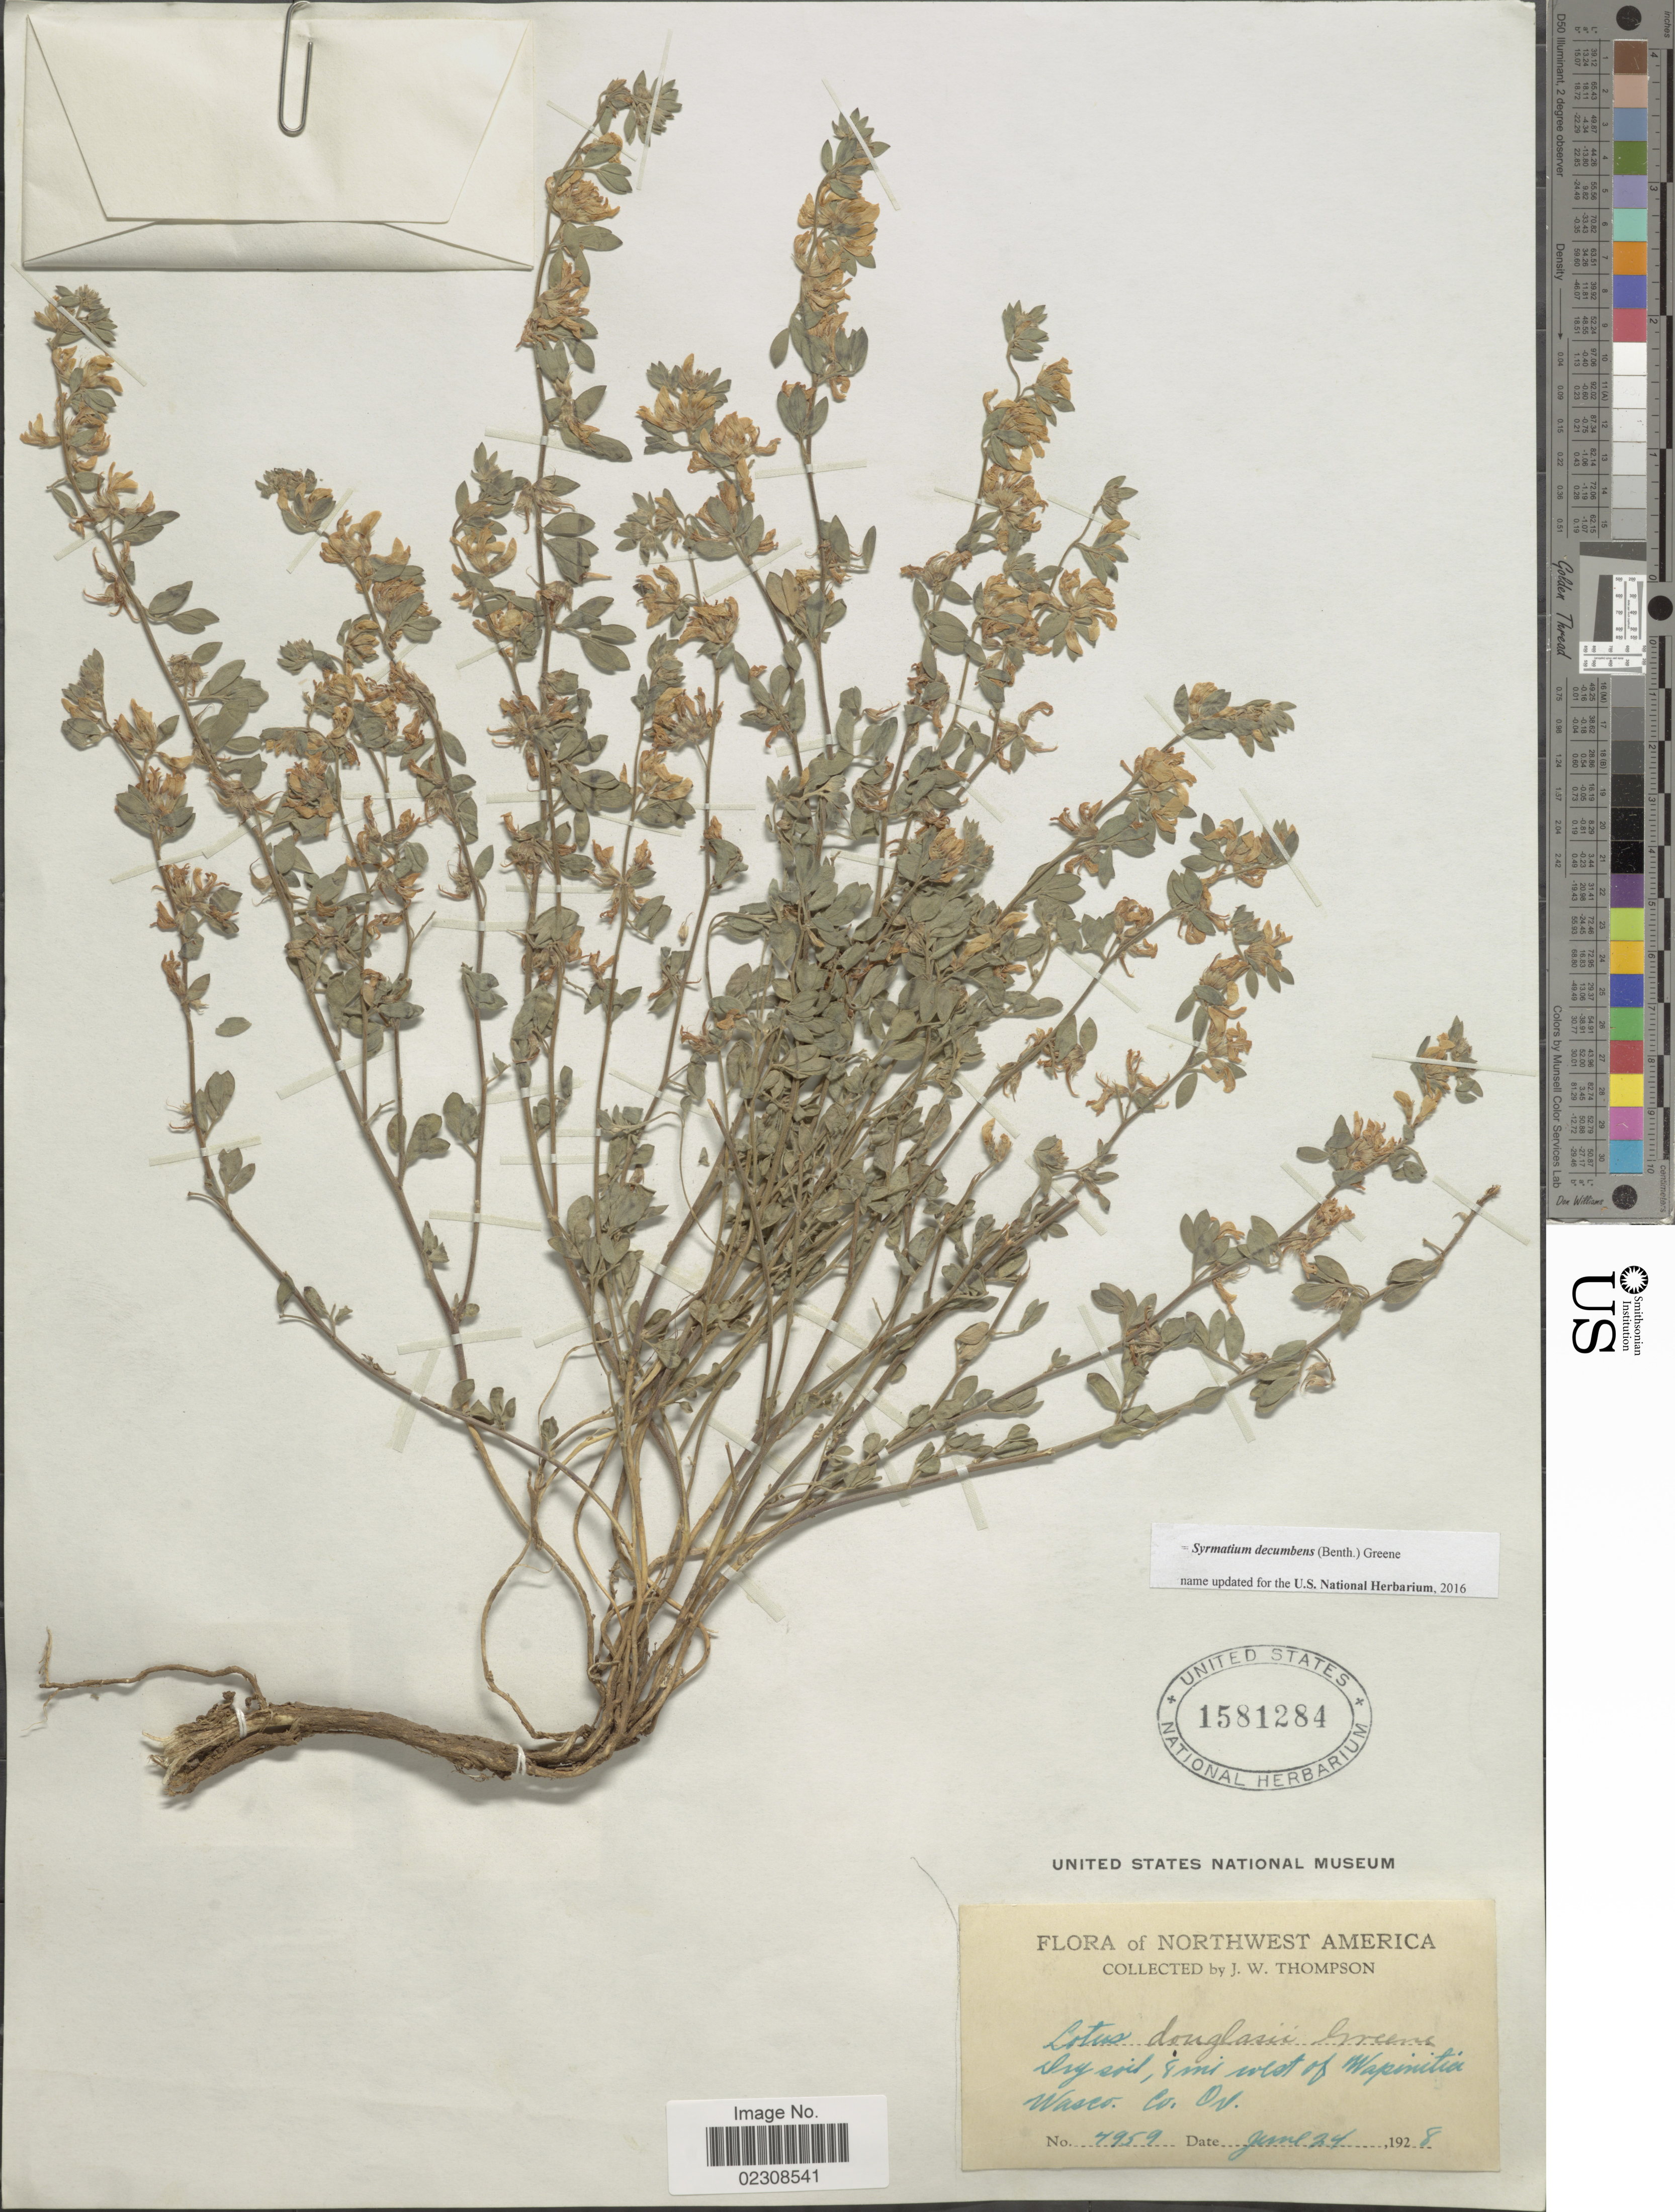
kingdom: Plantae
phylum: Tracheophyta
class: Magnoliopsida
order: Fabales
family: Fabaceae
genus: Syrmatium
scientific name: Syrmatium decumbens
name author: (Benth.) Greene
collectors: J. W. Thompson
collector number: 4959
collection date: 1928-06-24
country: United States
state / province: Oregon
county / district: Wasco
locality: Northwest America. 8 mi. west of Wapnitia Wasco Co., OR.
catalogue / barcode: US 1581284